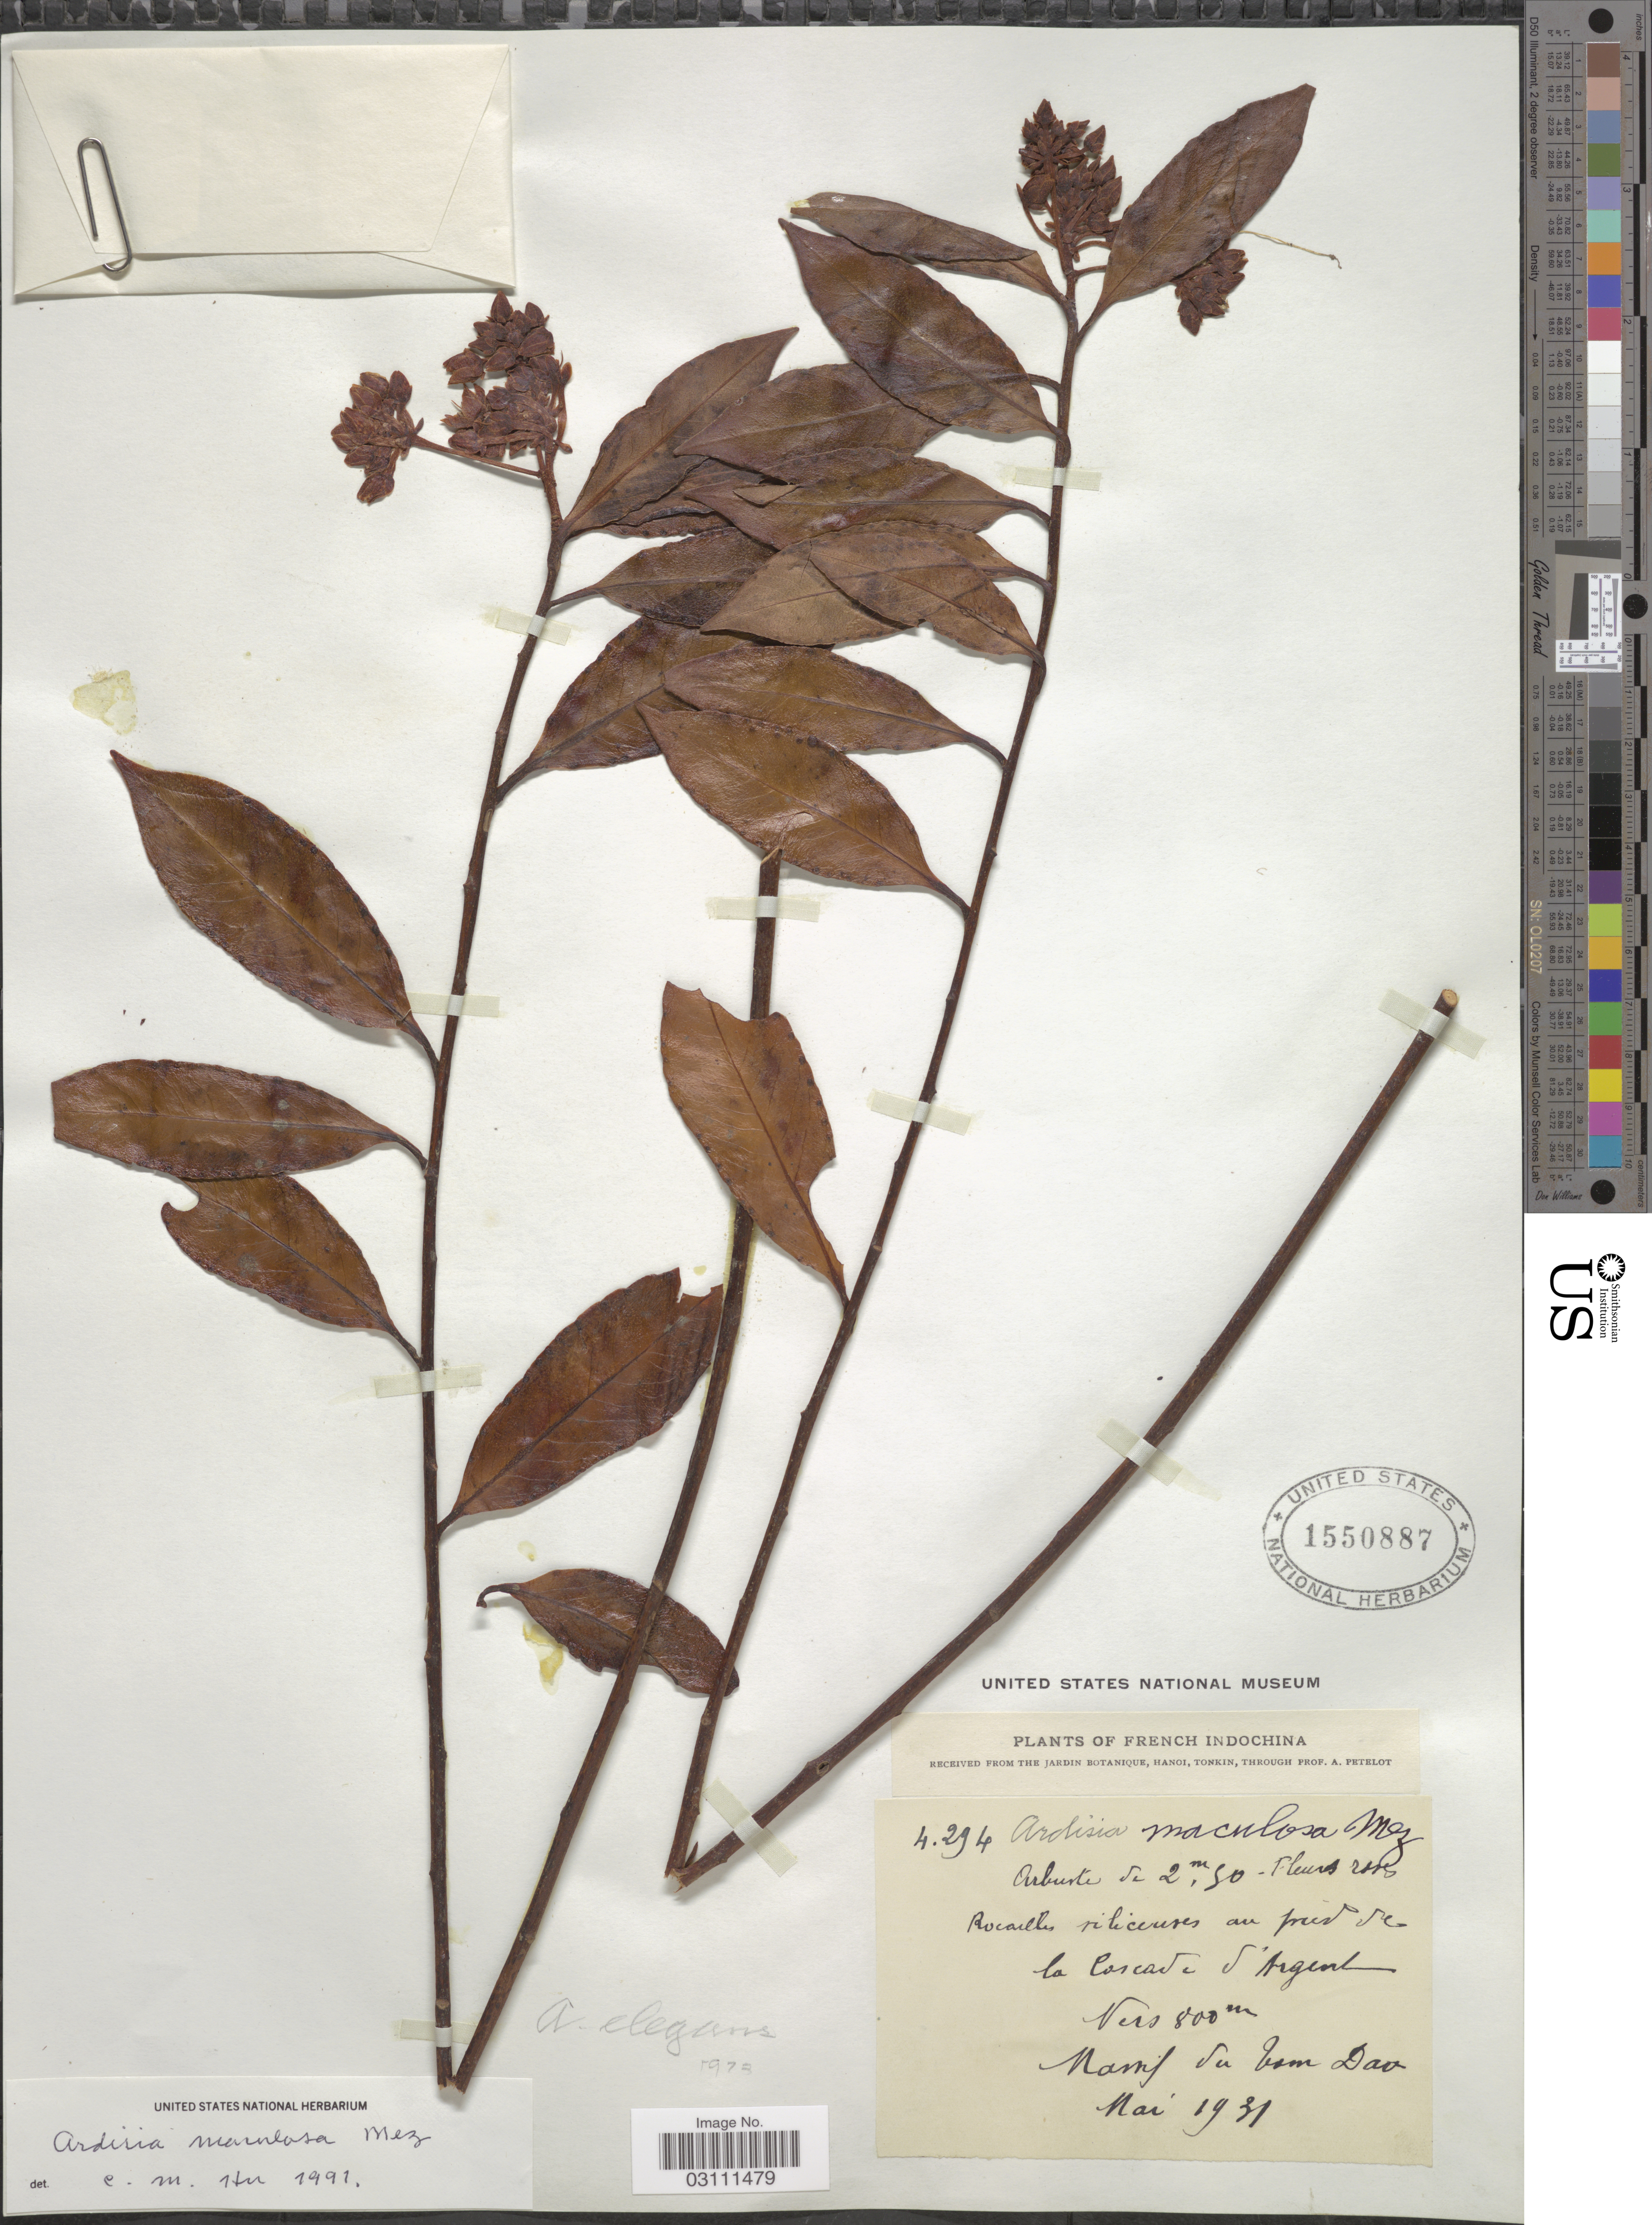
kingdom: Plantae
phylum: Tracheophyta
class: Magnoliopsida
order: Ericales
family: Primulaceae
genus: Ardisia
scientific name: Ardisia elegans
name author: Andrews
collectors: A. Petelot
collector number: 4294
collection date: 1931-05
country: Vietnam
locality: French Indochina, La Cascade d'Argent, Massif du Bam Dao.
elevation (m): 800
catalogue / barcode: US 1550887